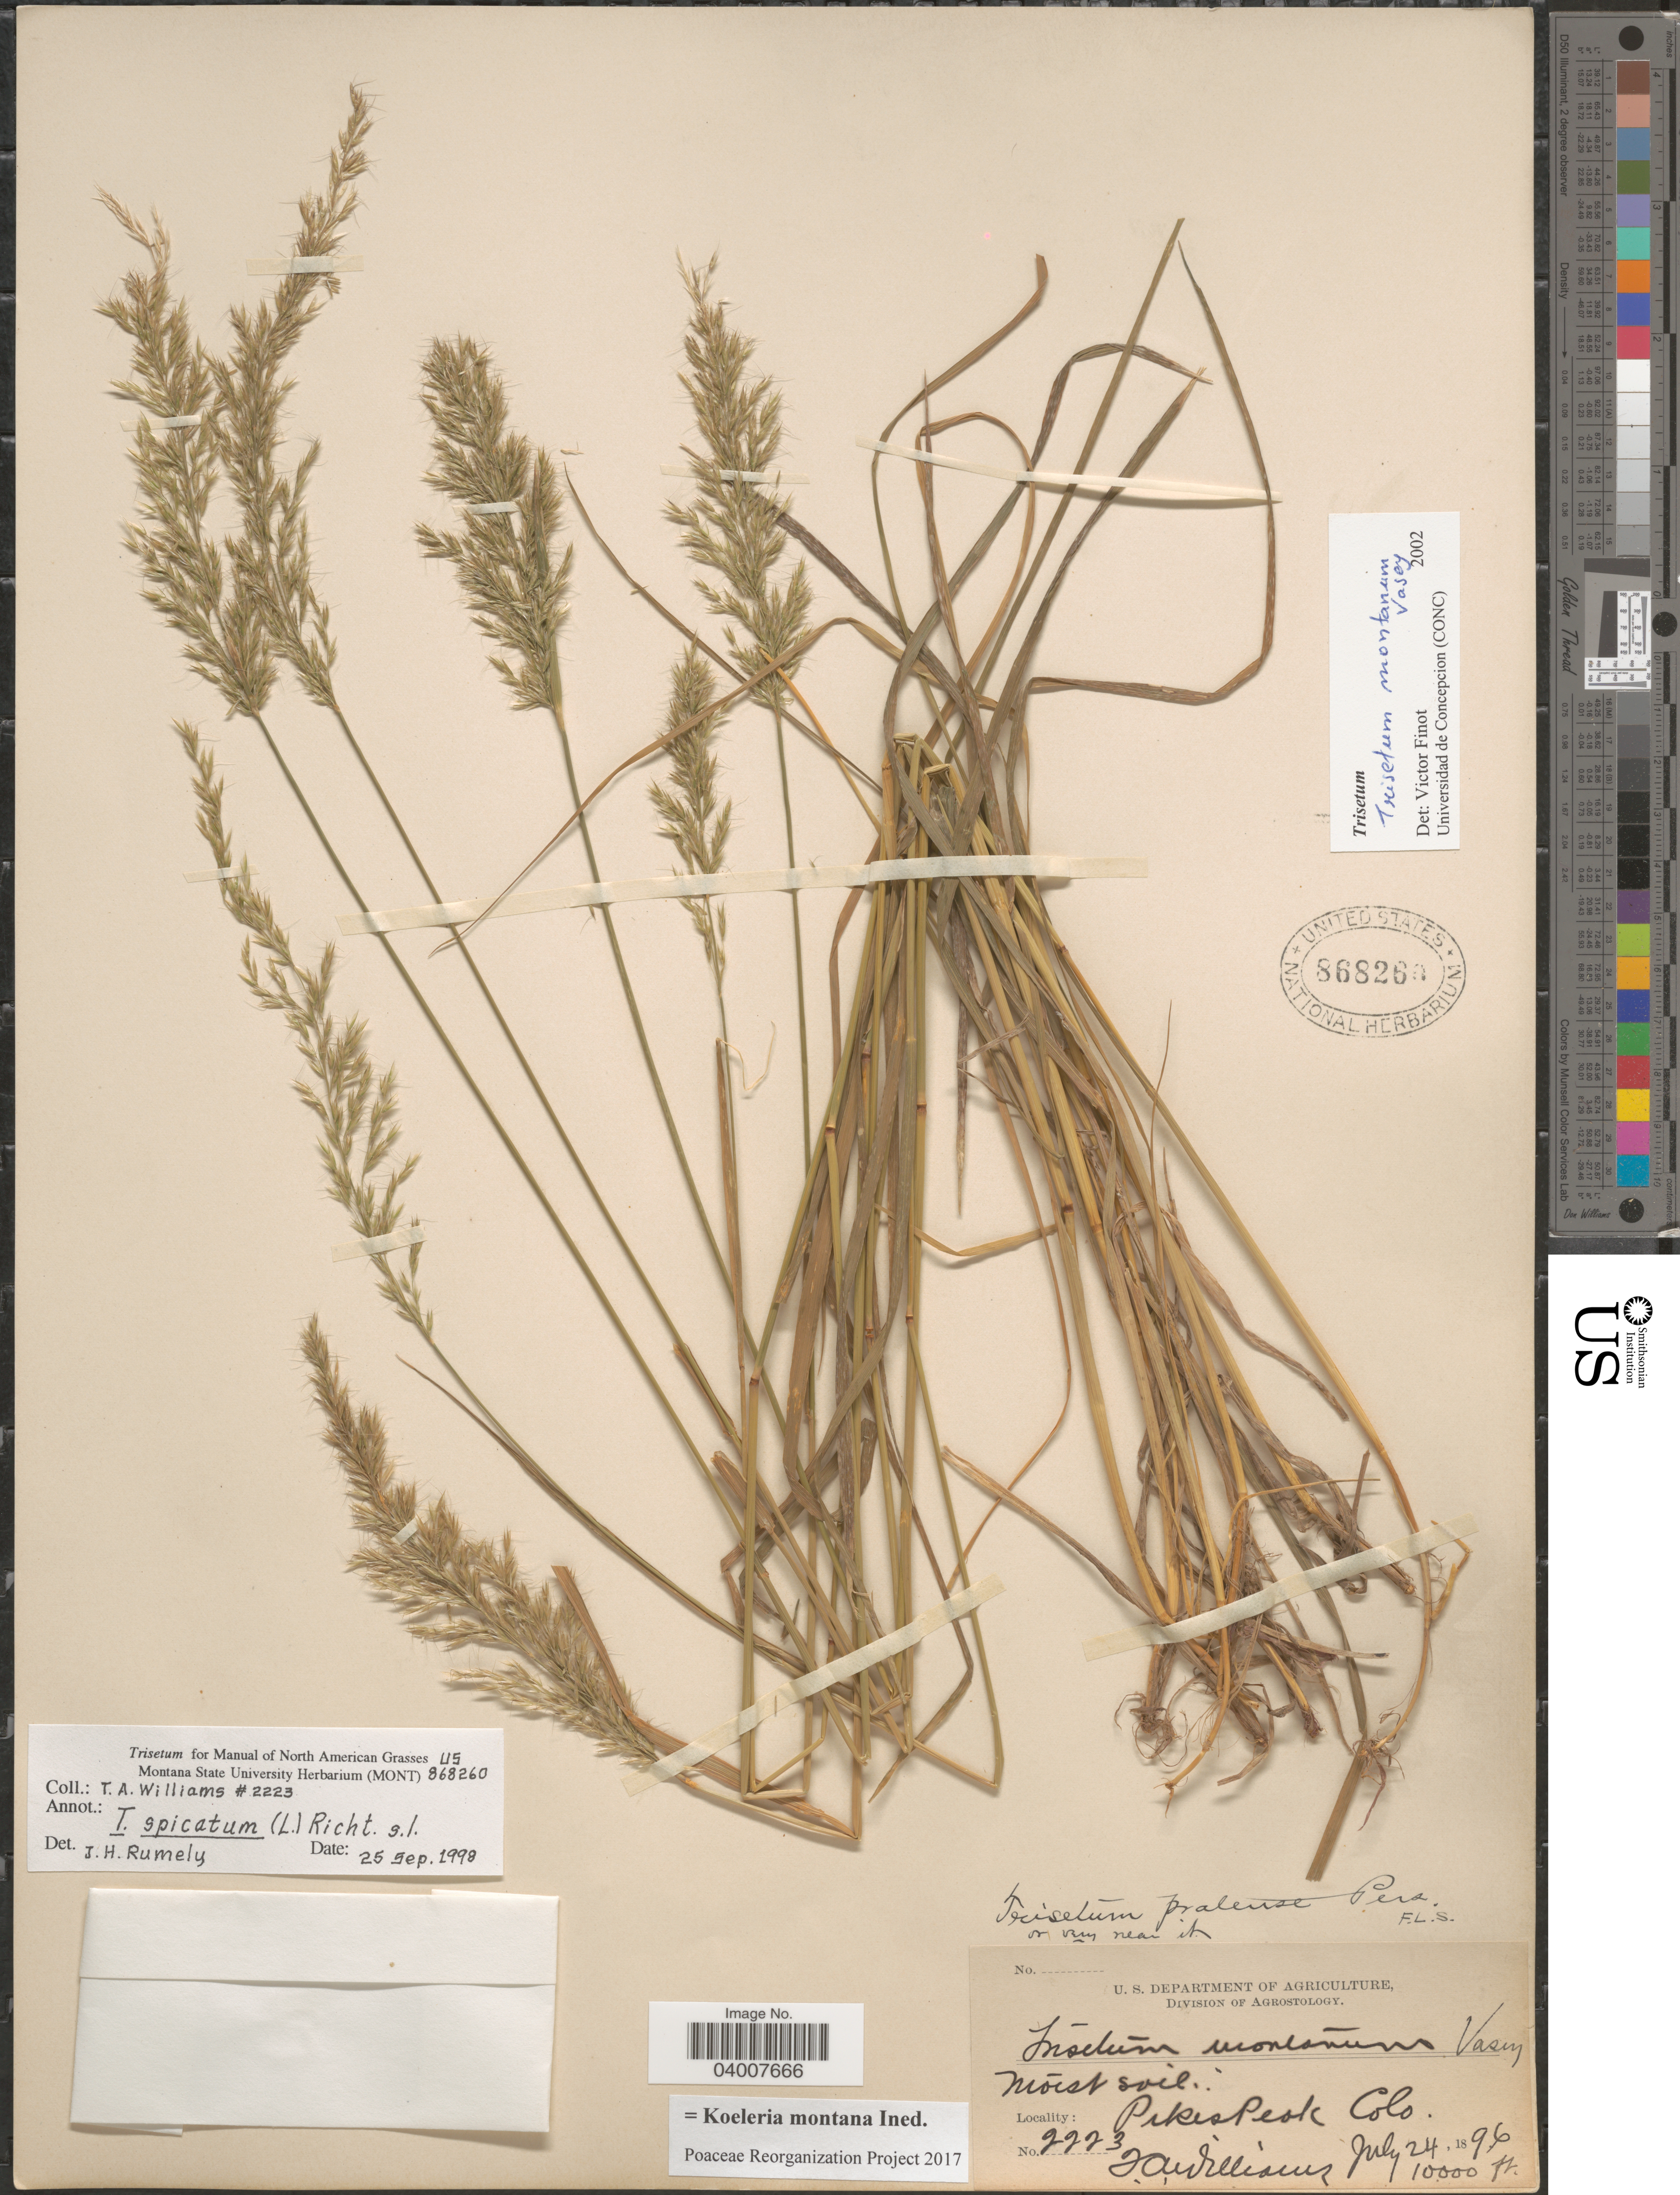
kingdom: Plantae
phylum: Tracheophyta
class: Liliopsida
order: Poales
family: Poaceae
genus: Koeleria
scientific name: Koeleria montana ined.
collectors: T. A. Williams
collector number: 2223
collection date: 1896-07-24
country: United States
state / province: Colorado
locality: Pikes Peak.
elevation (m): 3048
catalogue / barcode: US 868260